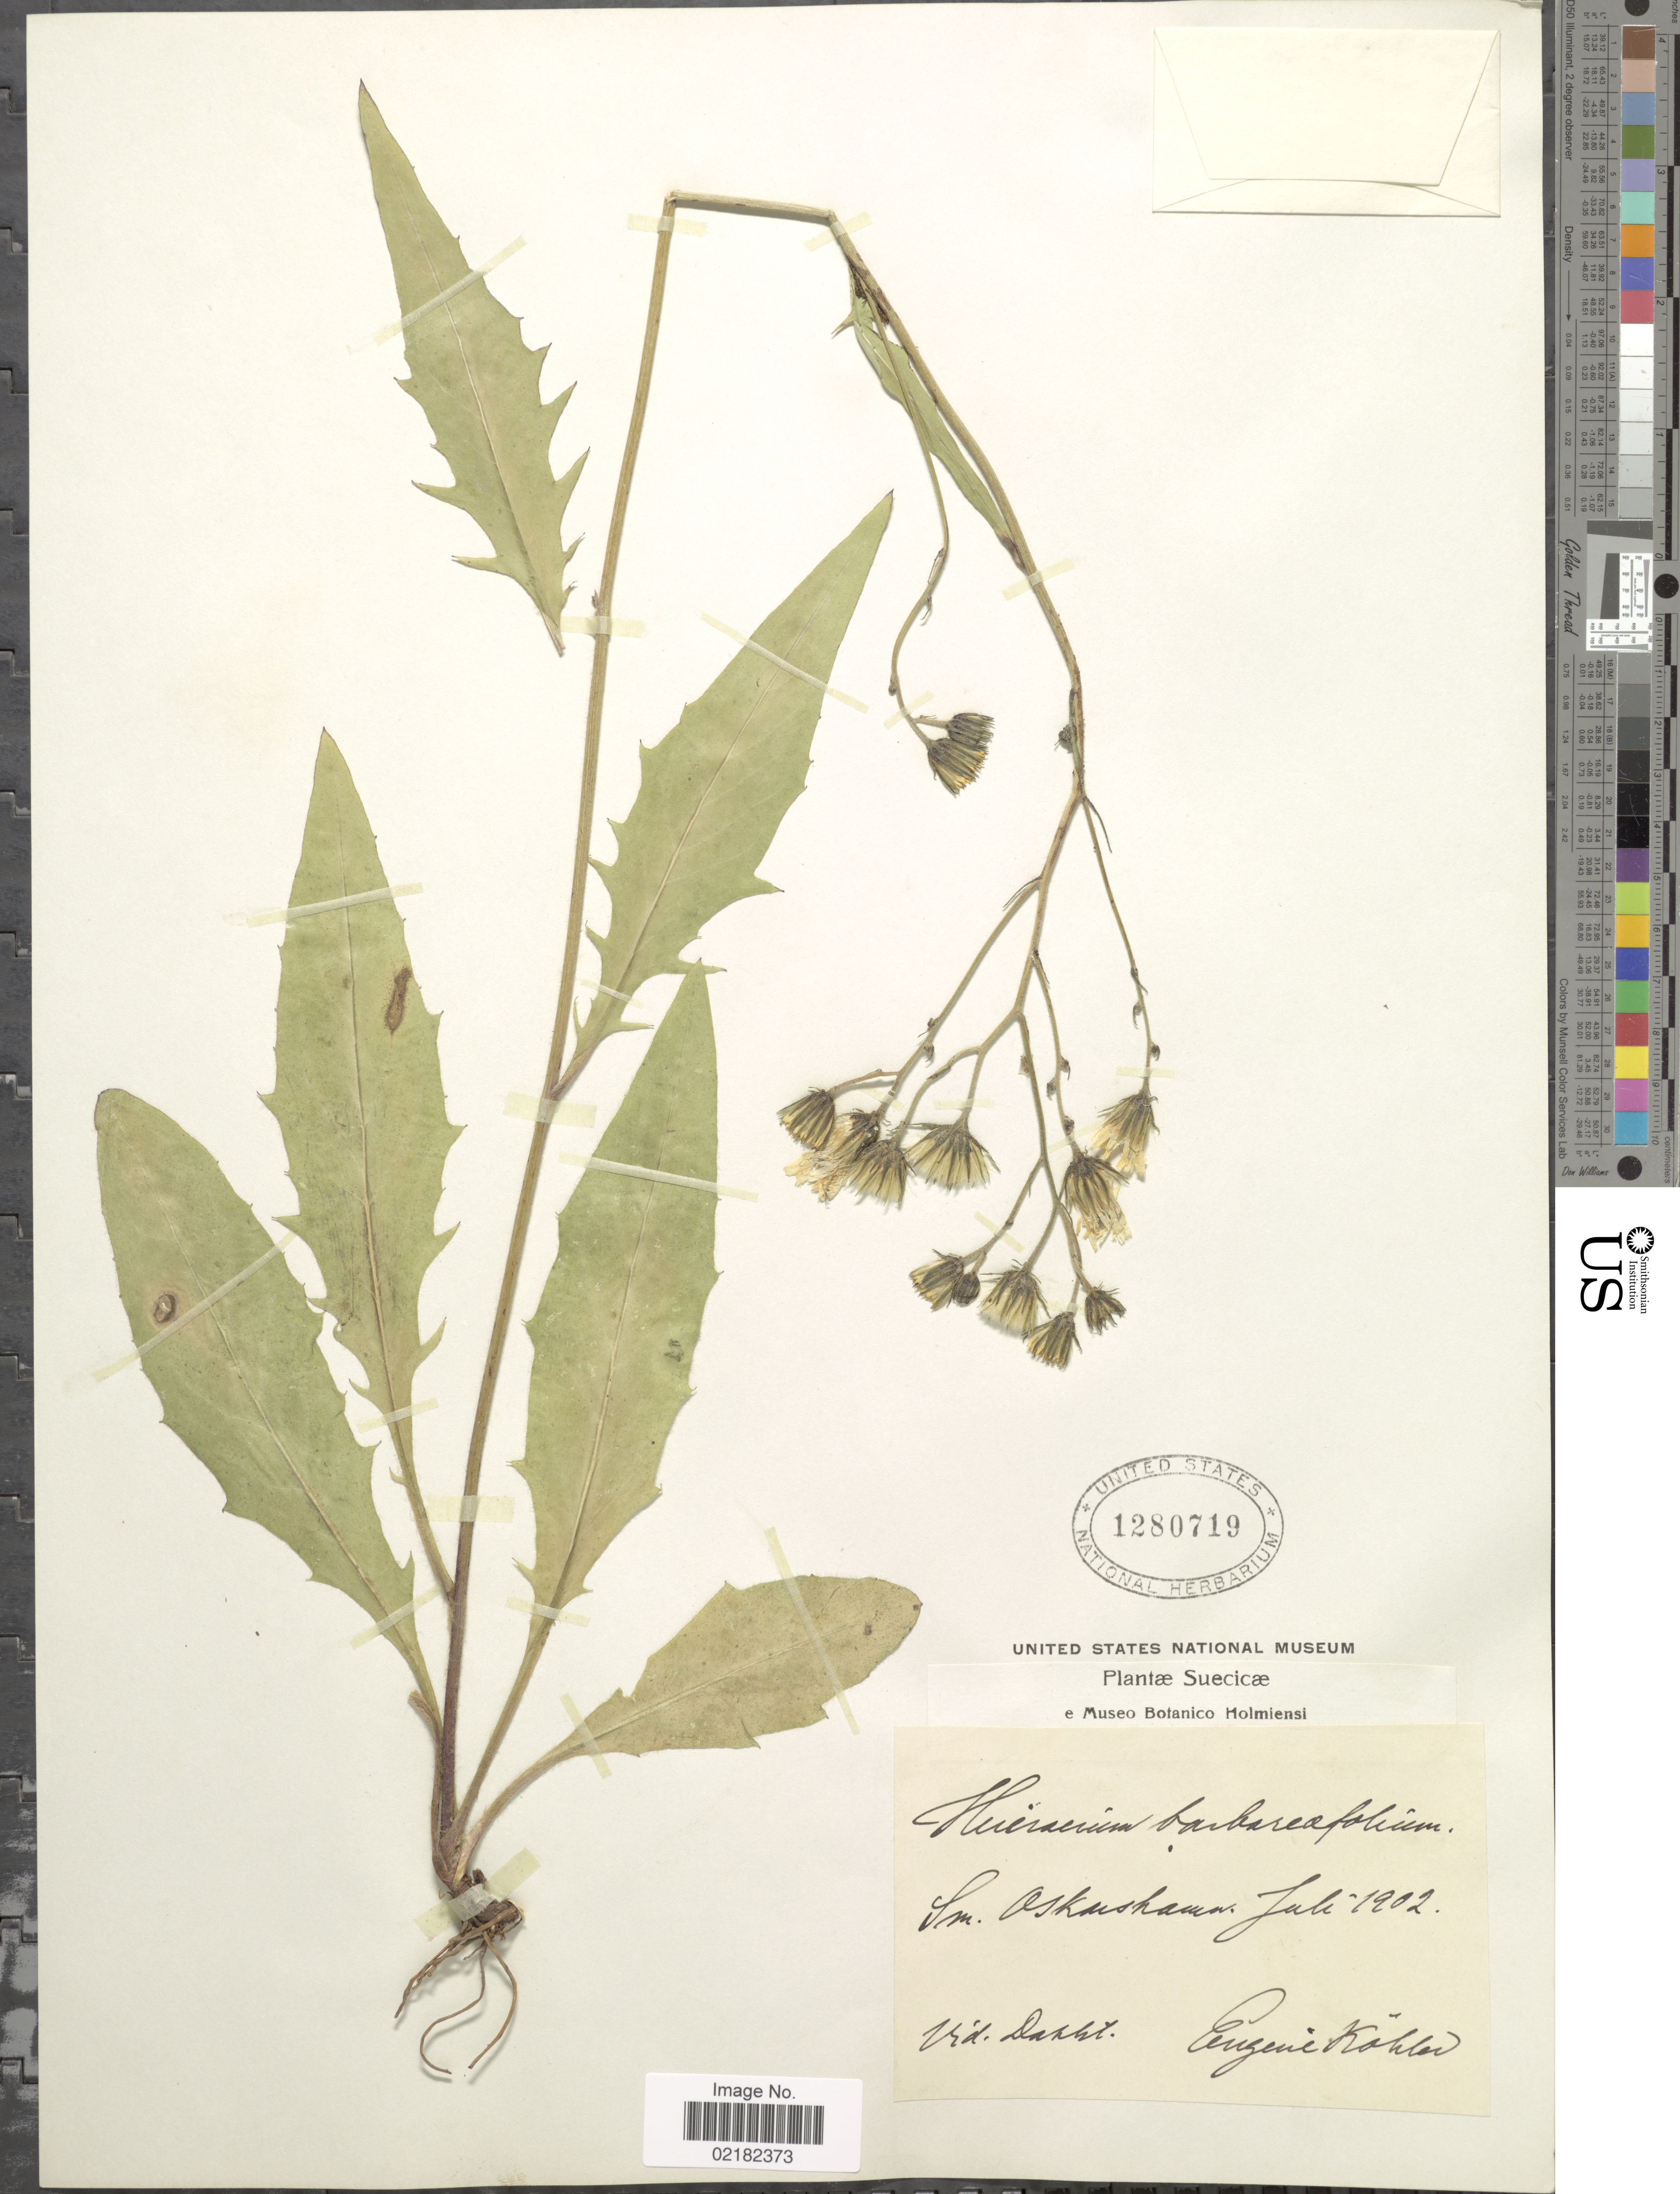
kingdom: Plantae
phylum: Tracheophyta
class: Magnoliopsida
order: Asterales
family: Asteraceae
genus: Hieracium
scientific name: Hieracium barbareifolium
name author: (Lönnr. ex Dahlst.) Johanss.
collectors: E. Kohler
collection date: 1902-07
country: Sweden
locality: Suecicae, Sm. Oskarshamn.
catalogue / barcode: US 1280719